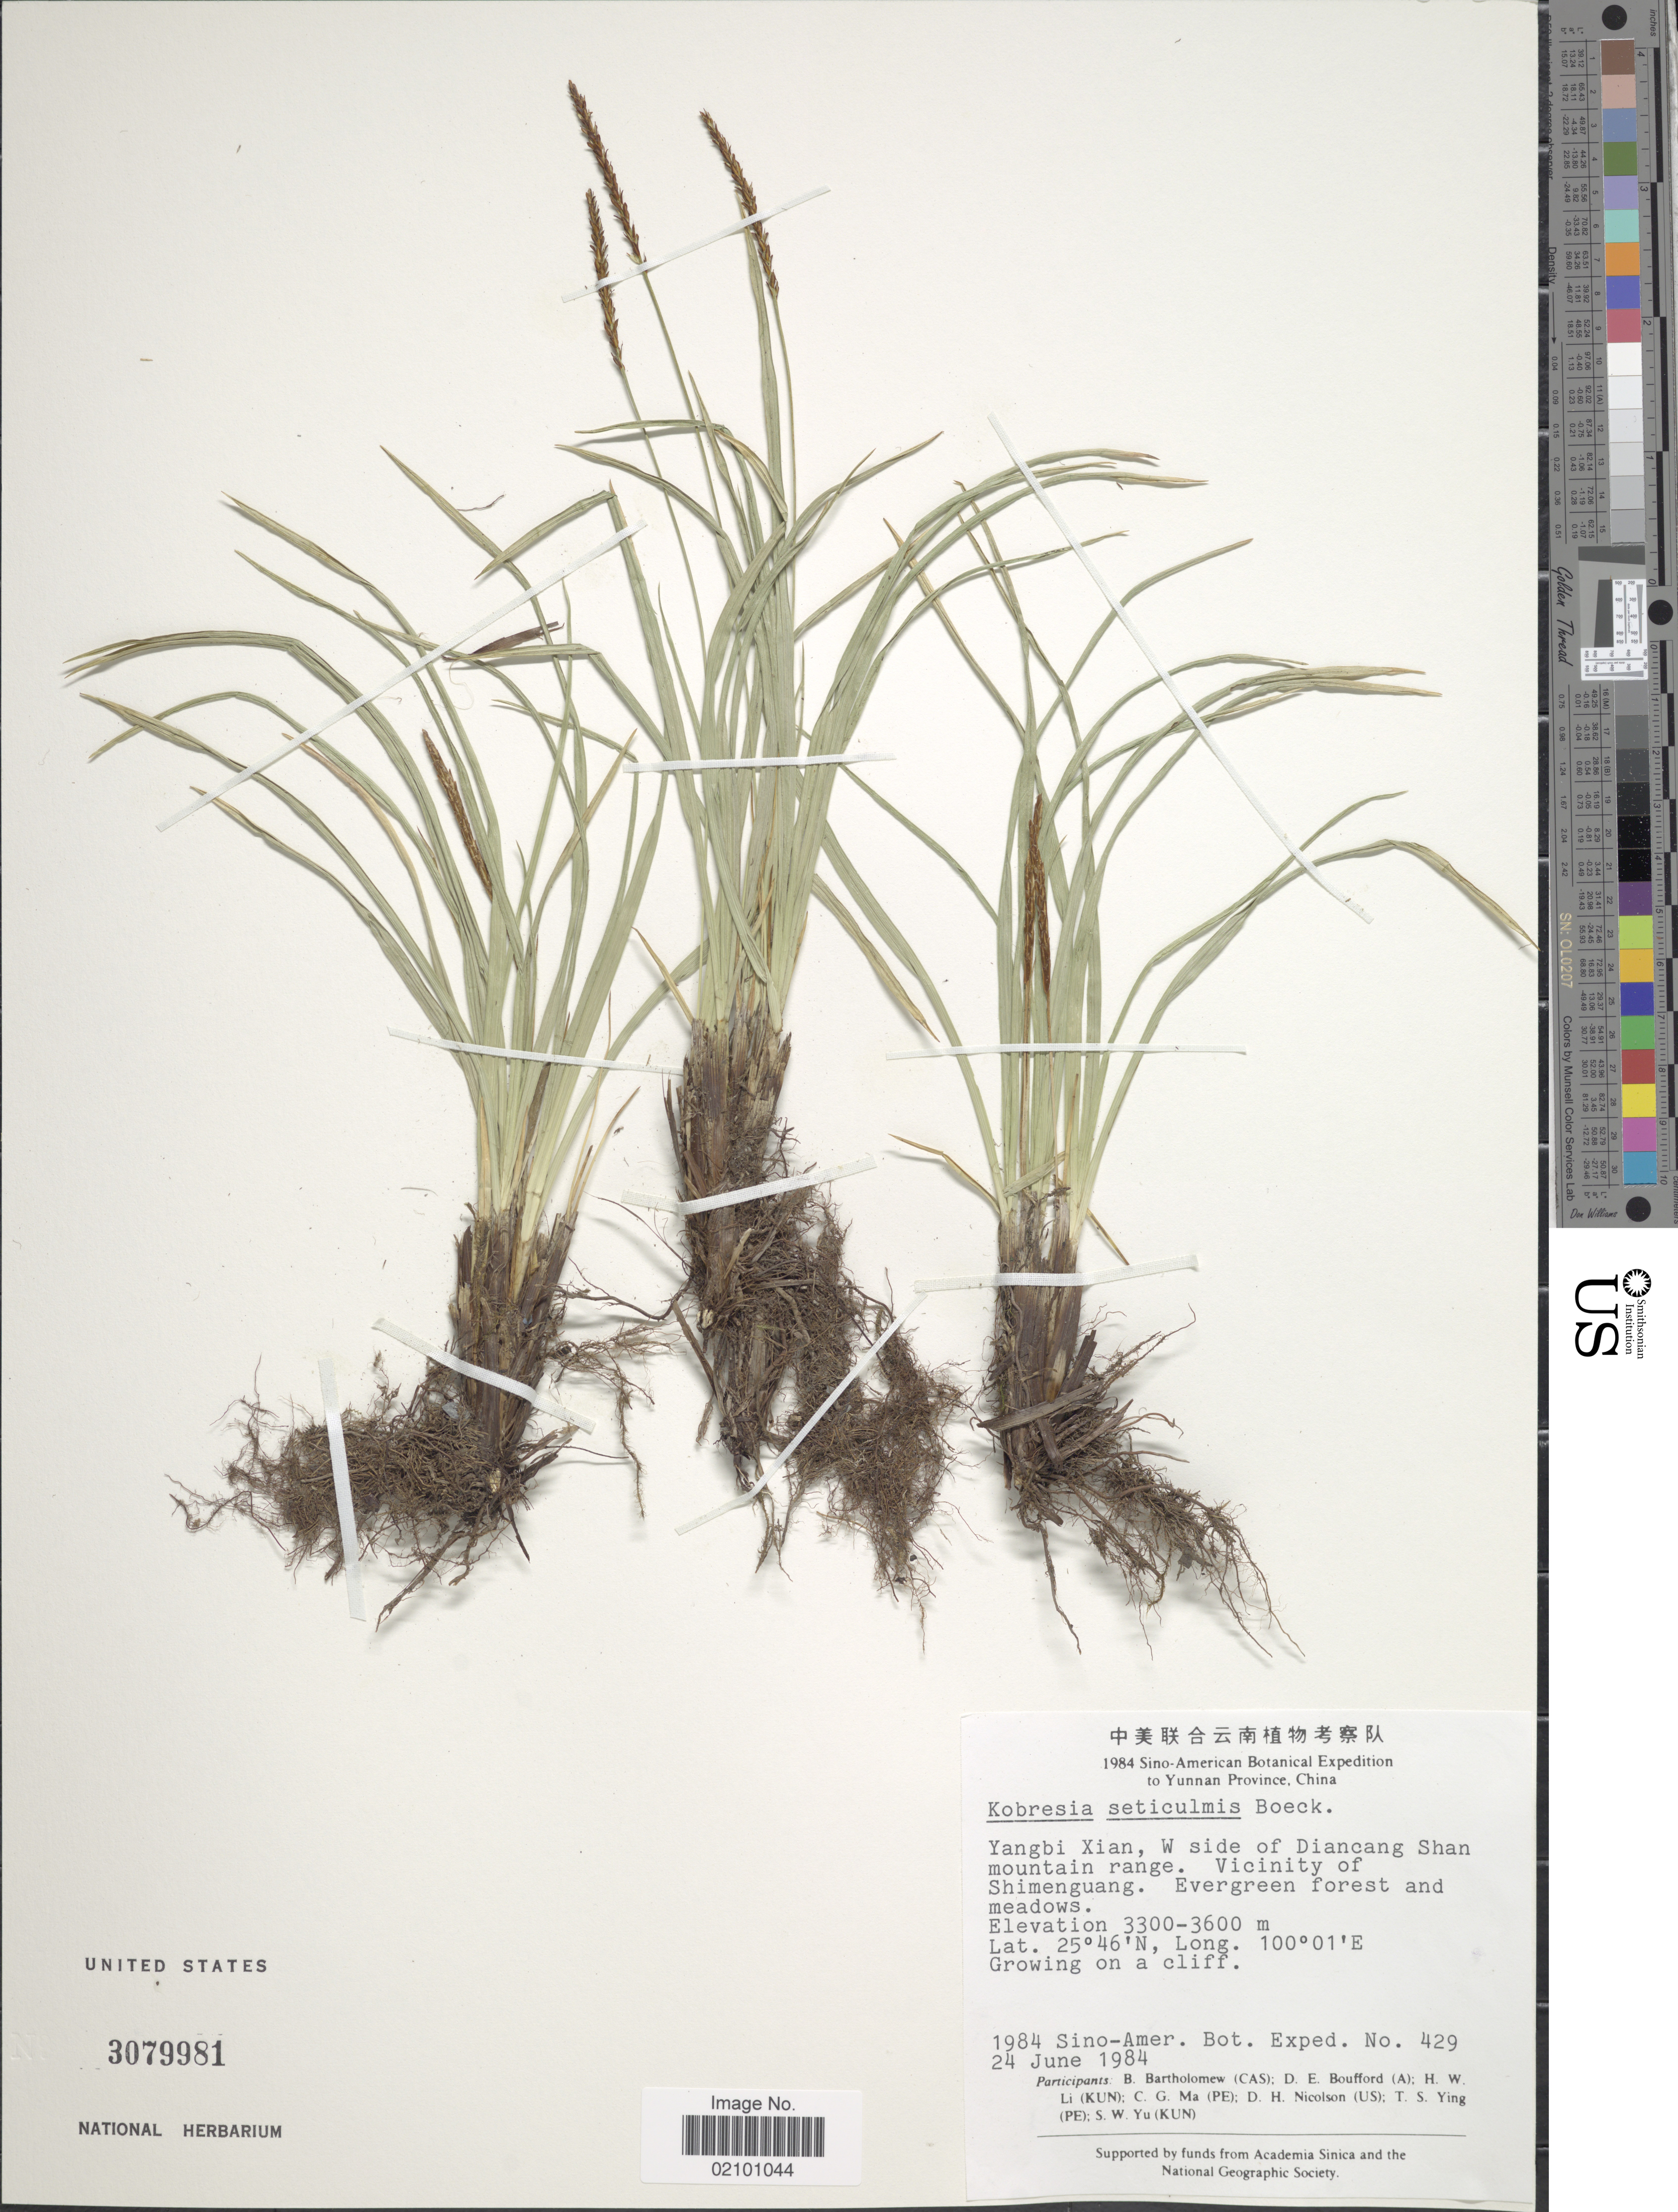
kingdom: Plantae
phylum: Tracheophyta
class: Liliopsida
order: Poales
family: Cyperaceae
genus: Carex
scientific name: Carex sp.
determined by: Strong, M. T., (US), Smithsonian Institution - National Museum of Natural History (UNITED STATES)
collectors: Sino-Amer. Bot. Exped. 1984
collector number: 429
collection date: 1984-06-24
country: China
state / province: Yunnan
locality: Yangbi Xian, W side of Diancang Shan mountain range, Vicinity of Shimenguang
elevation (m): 3300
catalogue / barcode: US 3079981